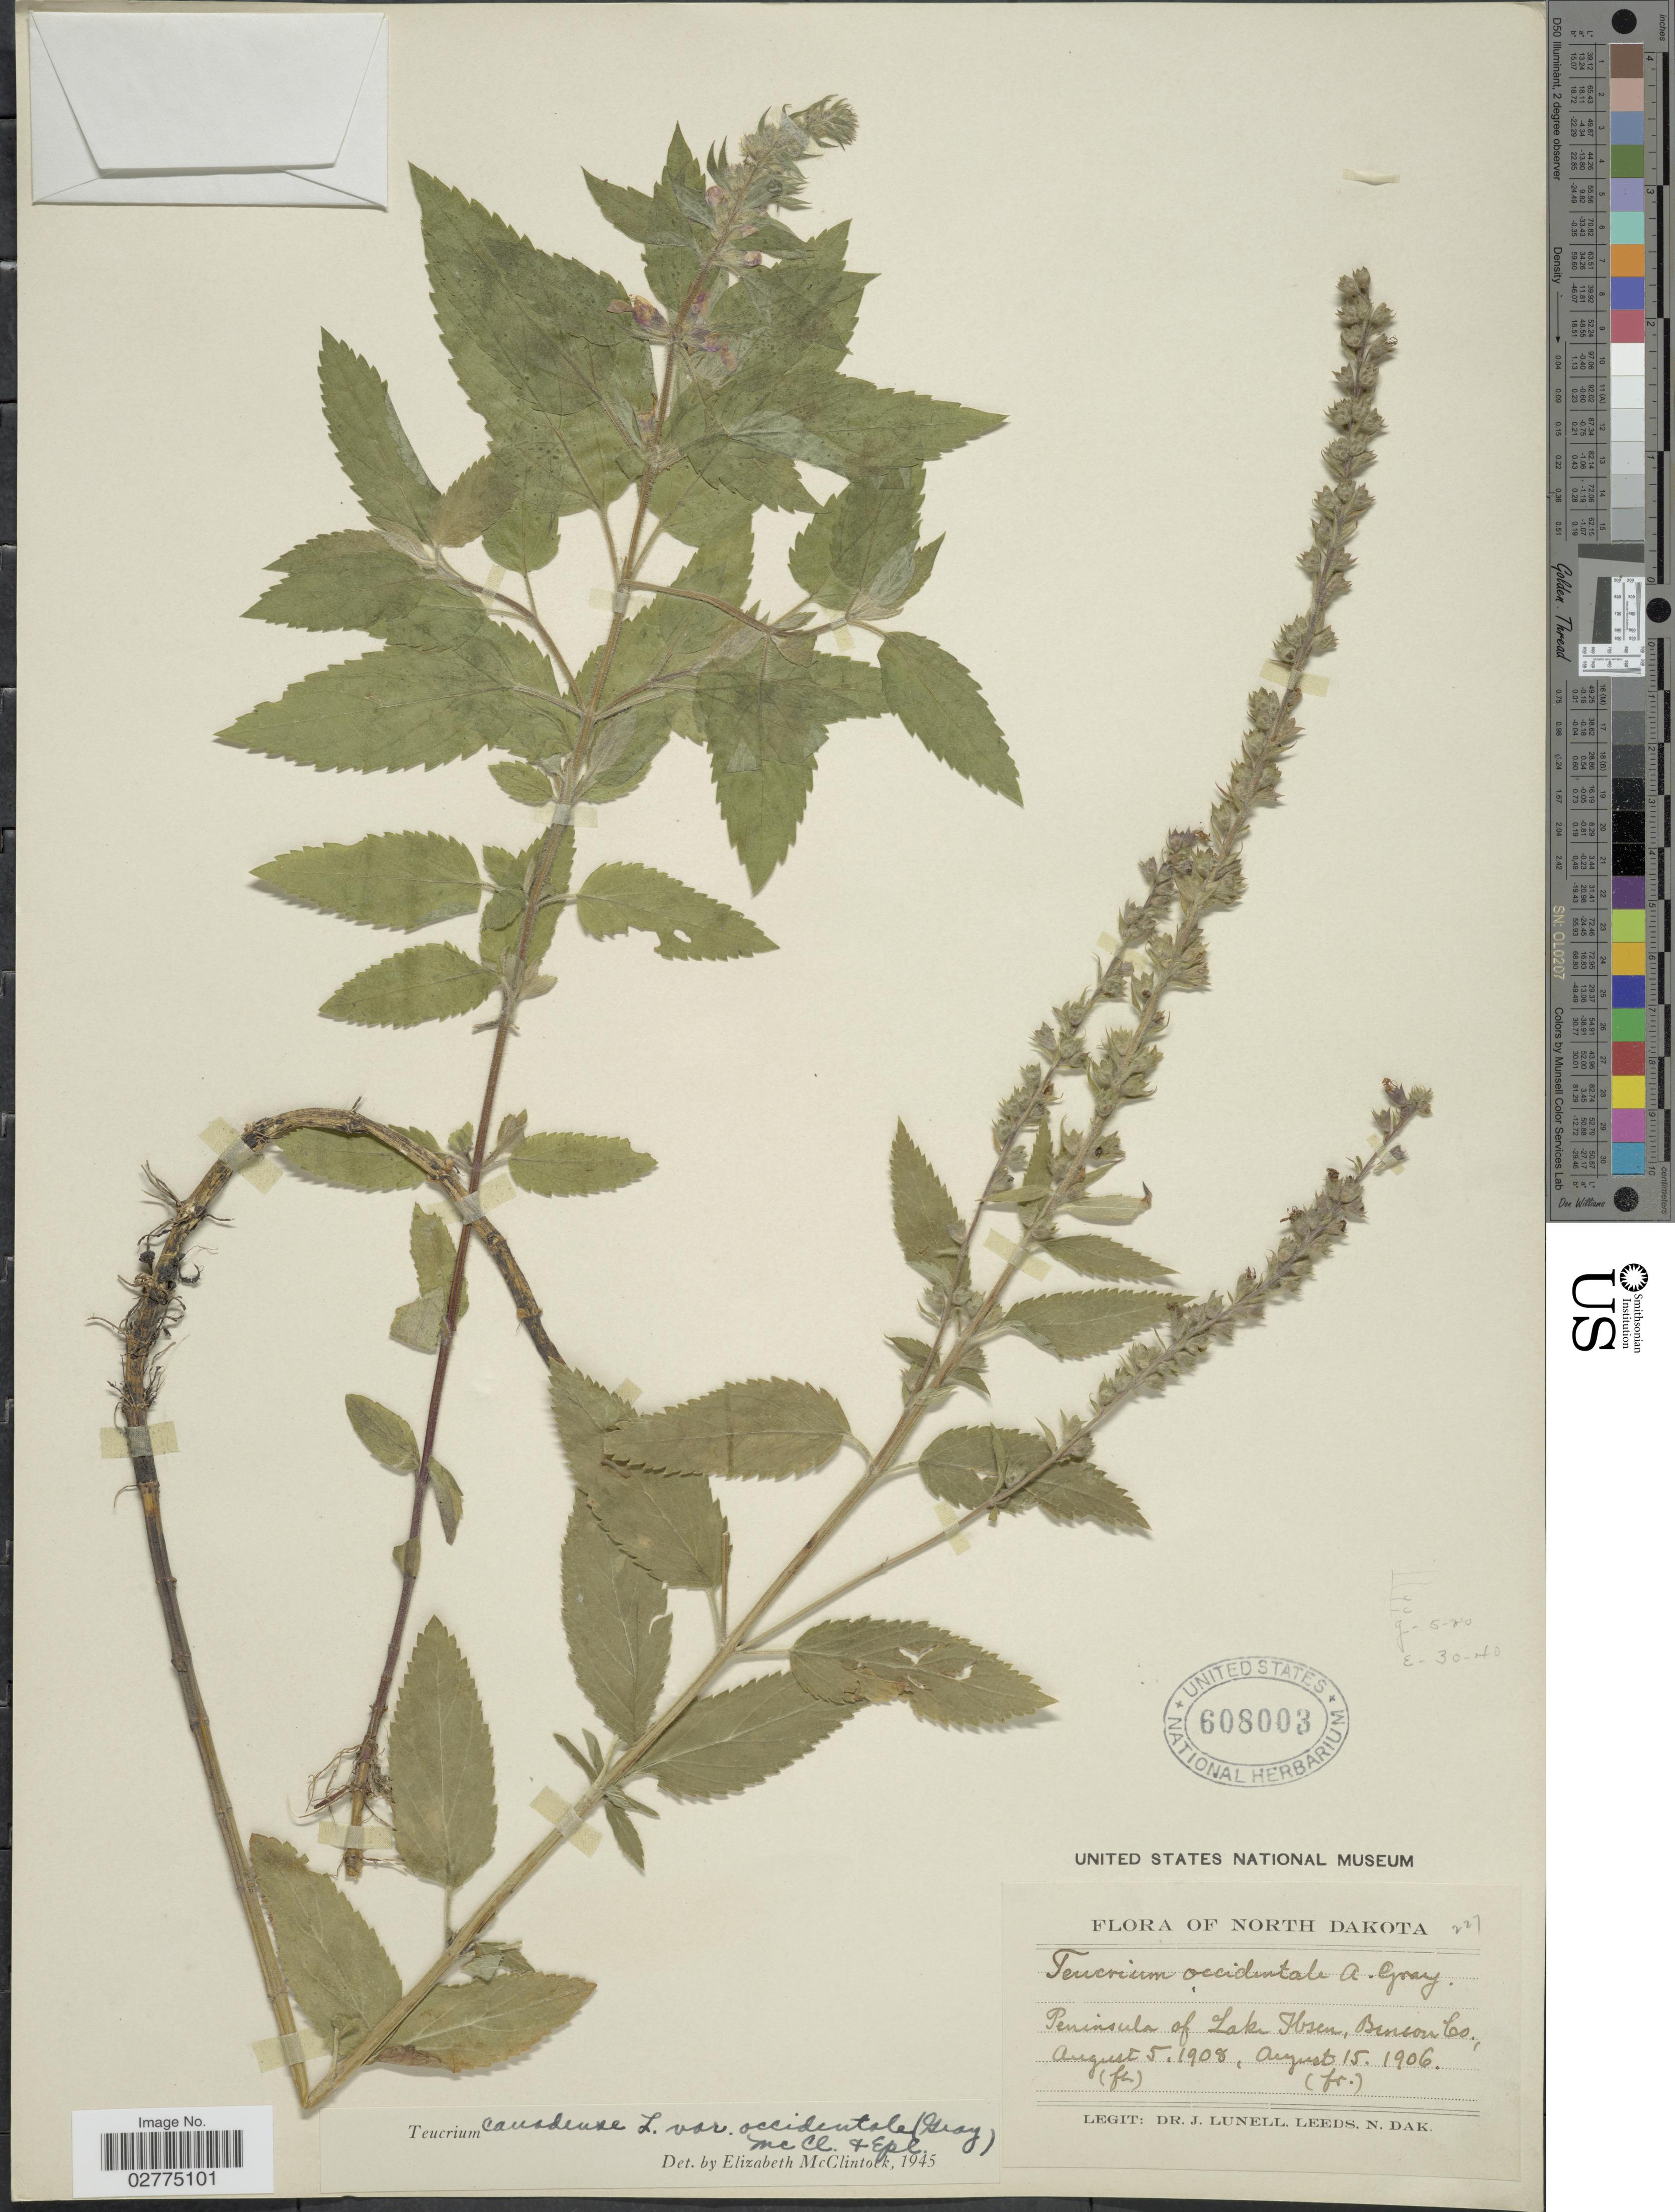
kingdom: Plantae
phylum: Tracheophyta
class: Magnoliopsida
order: Lamiales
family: Lamiaceae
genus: Teucrium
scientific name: Teucrium canadense var. occidentale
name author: (A. Gray) E. M. McClint. & Epling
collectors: J. Lunell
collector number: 227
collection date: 1906-08-15/1908-08-05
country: United States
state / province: North Dakota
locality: Peninsula of Lake Ibsen, Benson Co.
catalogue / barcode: US 608003